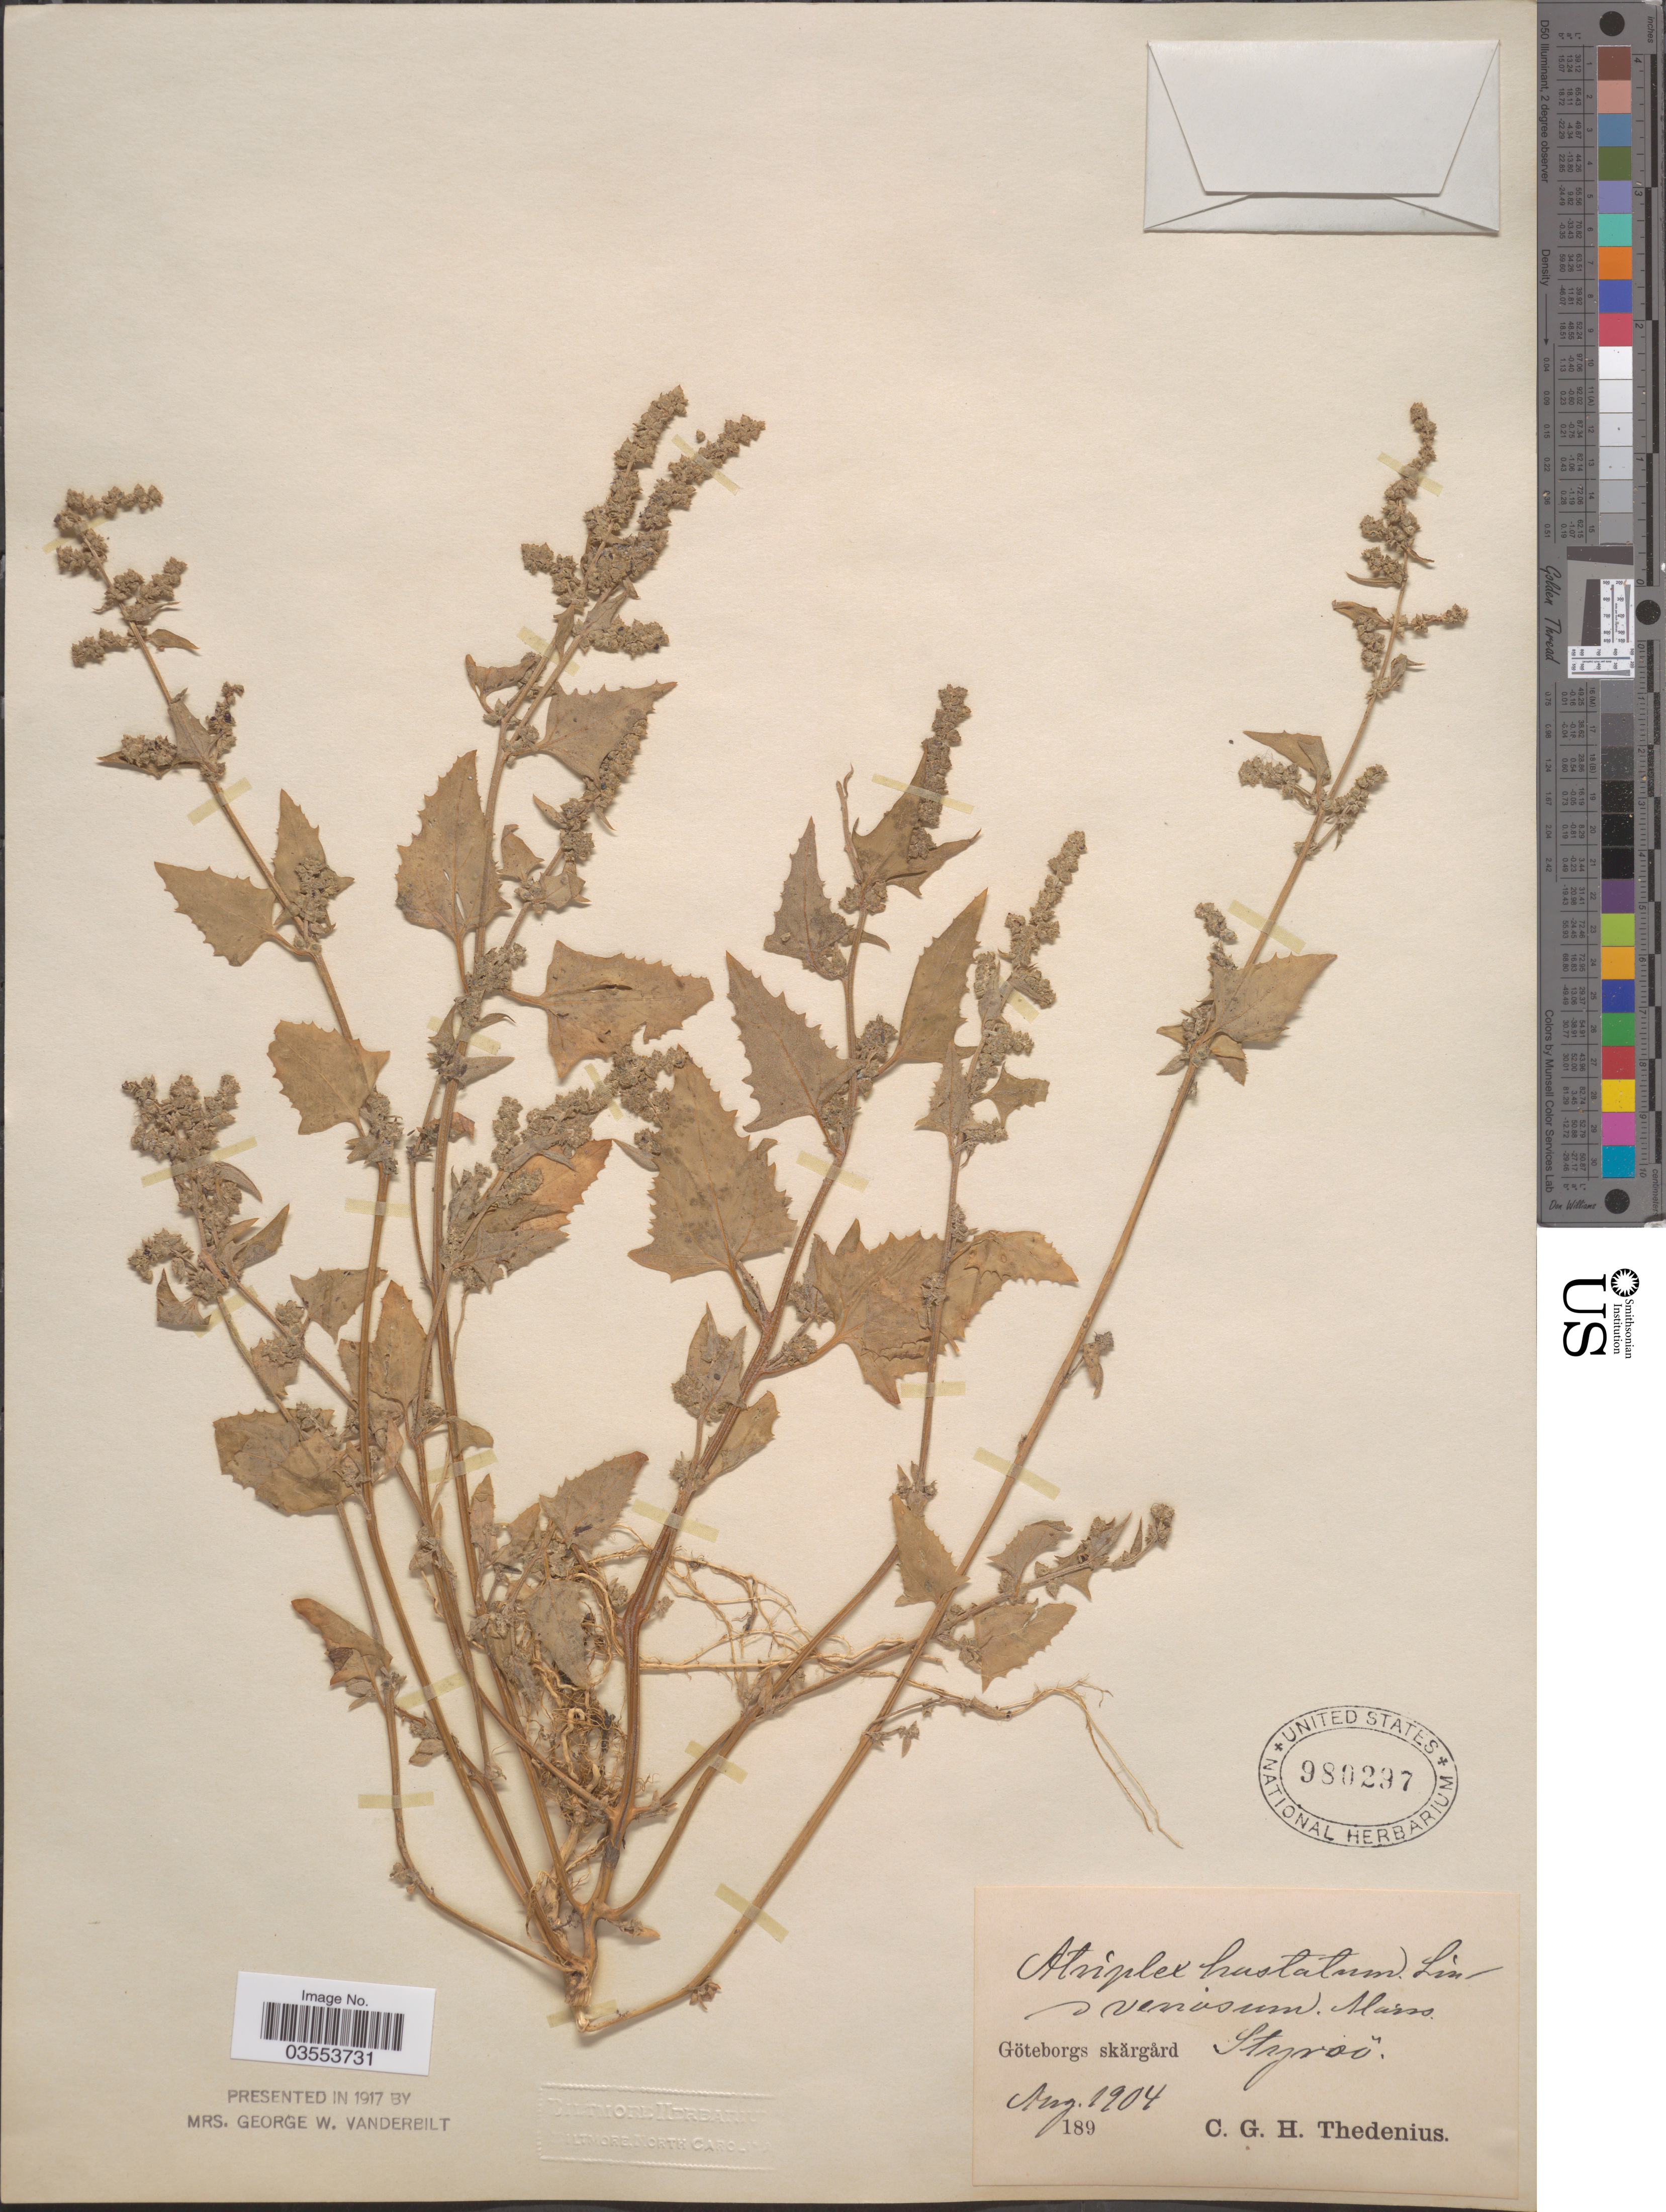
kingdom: Plantae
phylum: Tracheophyta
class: Magnoliopsida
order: Caryophyllales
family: Amaranthaceae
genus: Atriplex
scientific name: Atriplex hastata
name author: L.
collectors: C. Thedenius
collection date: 1904-08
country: Sweden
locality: Göteborgs skǎrgård. Styrsö.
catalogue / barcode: US 980297